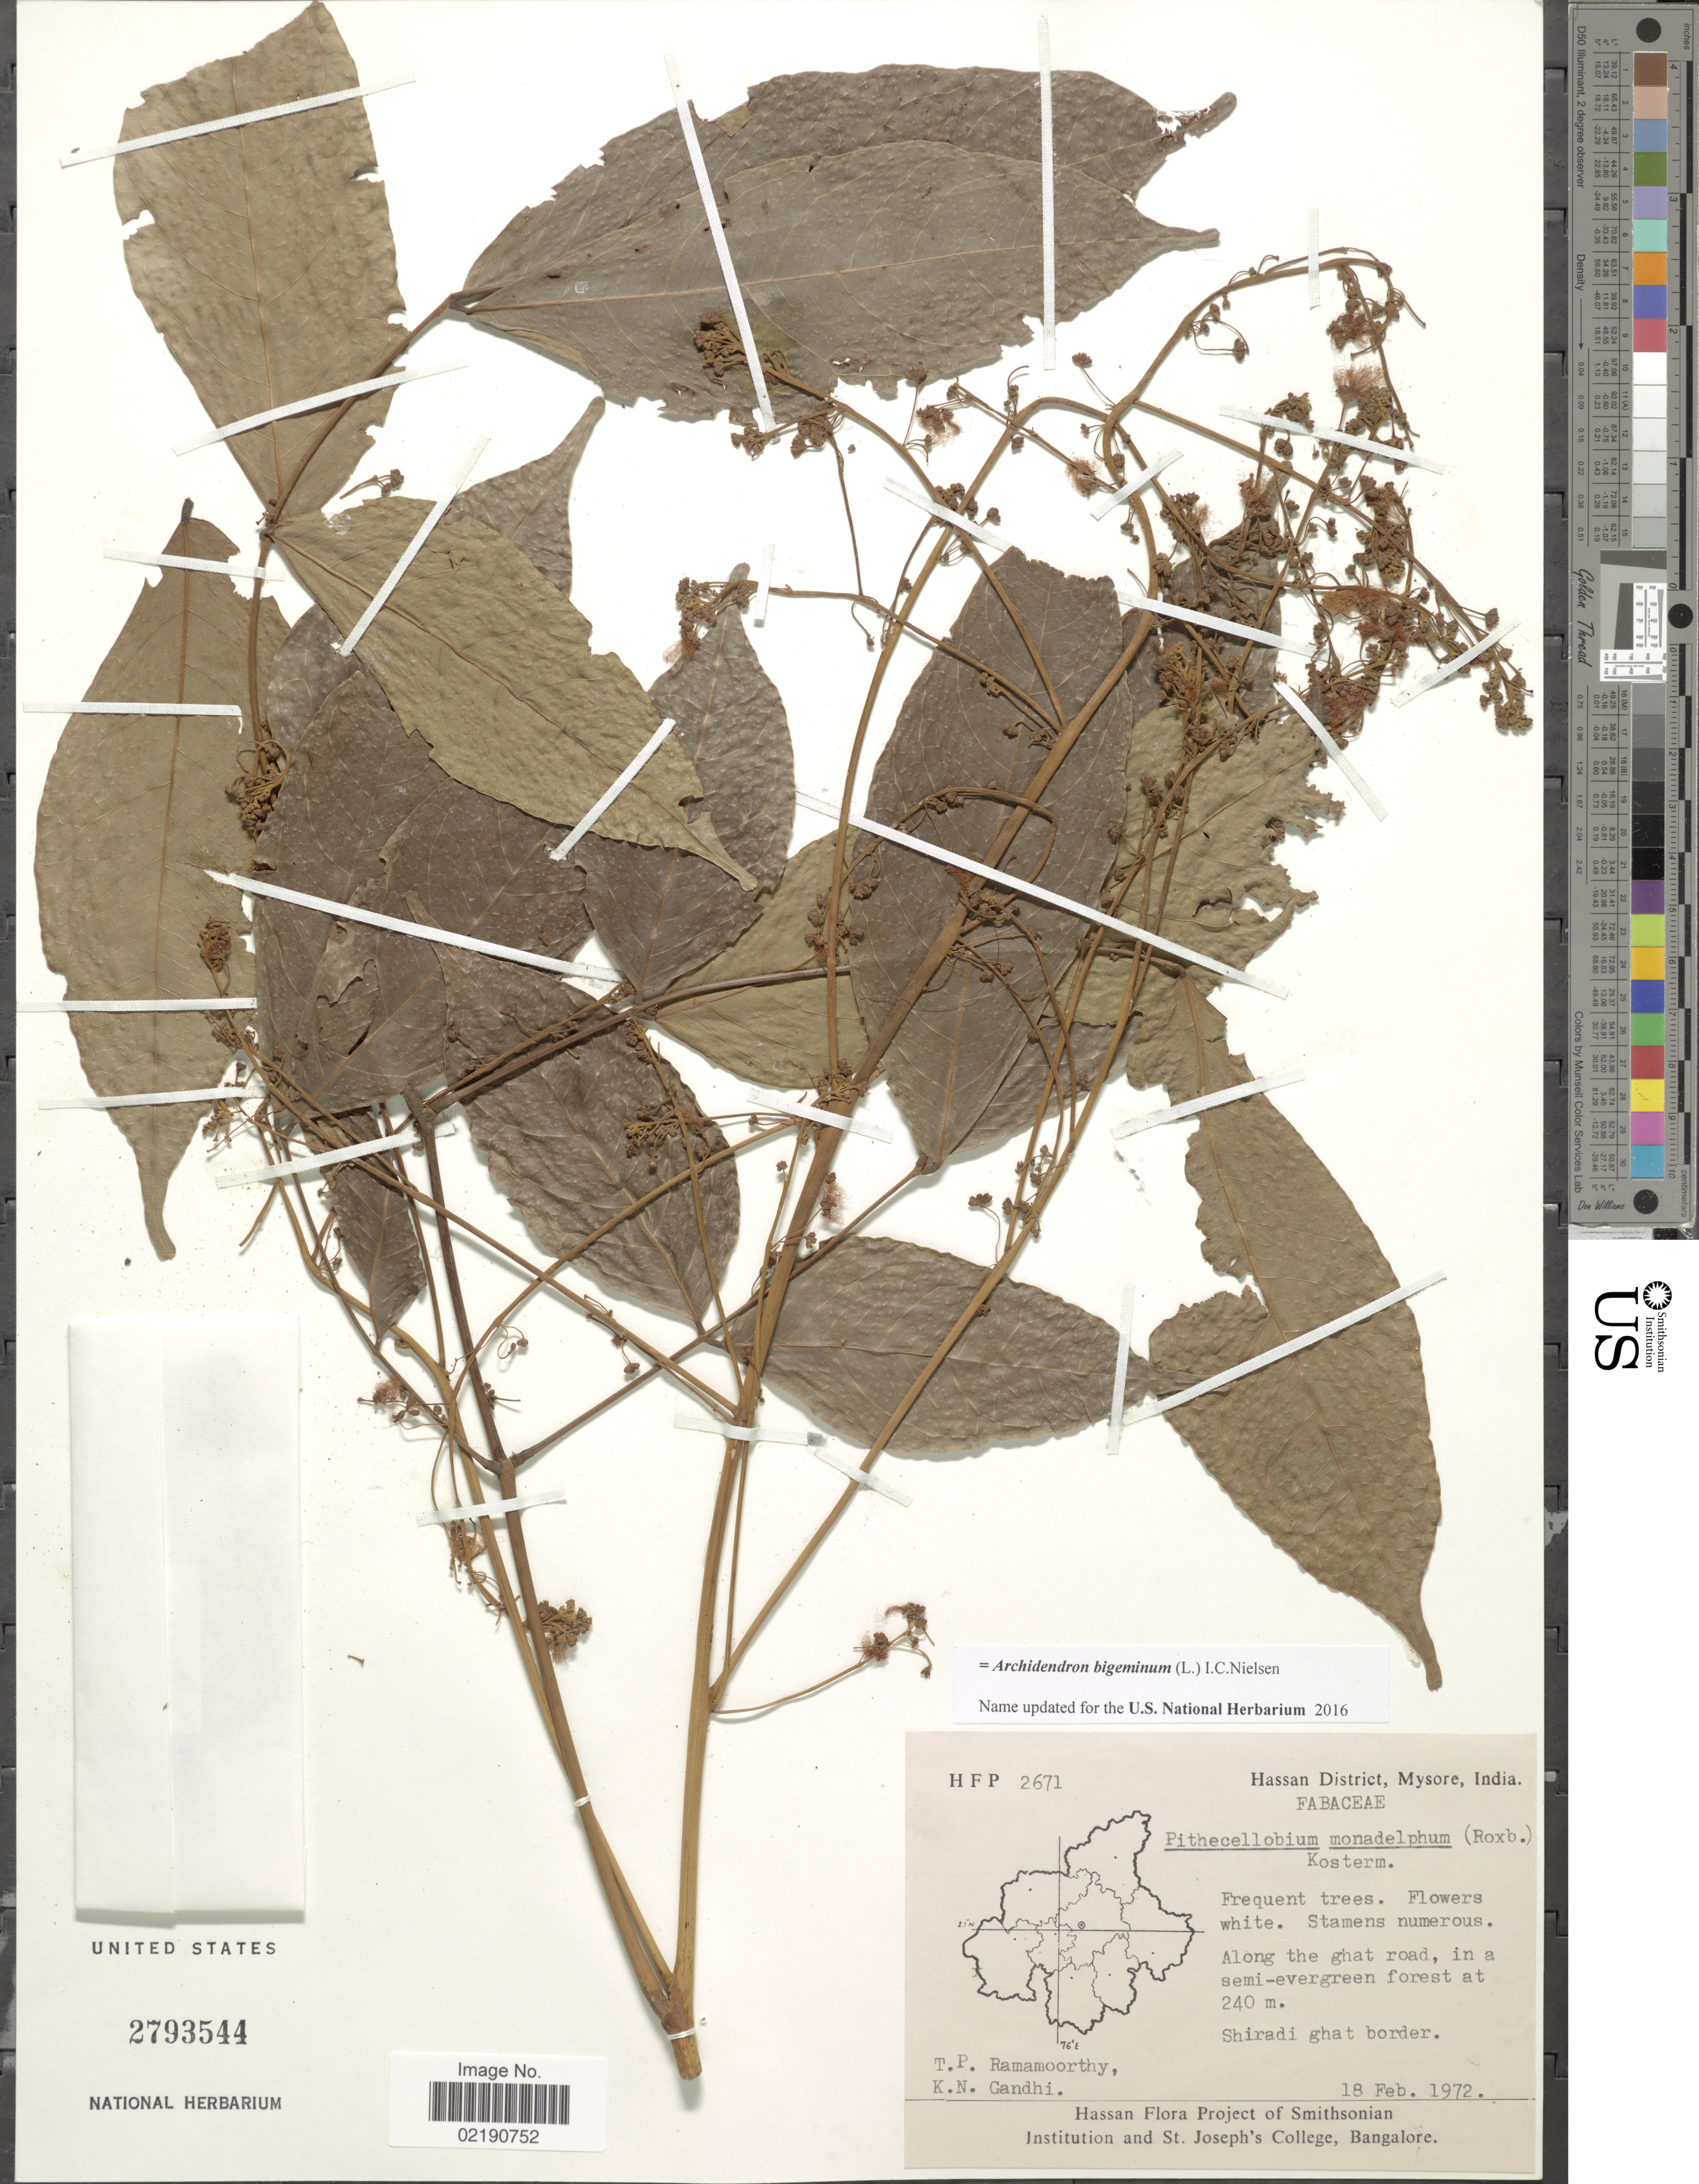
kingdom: Plantae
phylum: Tracheophyta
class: Magnoliopsida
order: Fabales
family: Fabaceae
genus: Archidendron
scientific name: Archidendron bigeminum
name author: I.C. Nielsen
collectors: T. P. Ramamoorthy & K. N. Gandhi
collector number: HFP2671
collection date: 1972-02-18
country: India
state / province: Karnataka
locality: Hassan District, Mysore, along the ghat road, Shiradi ghat border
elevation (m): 240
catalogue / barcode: US 2793544